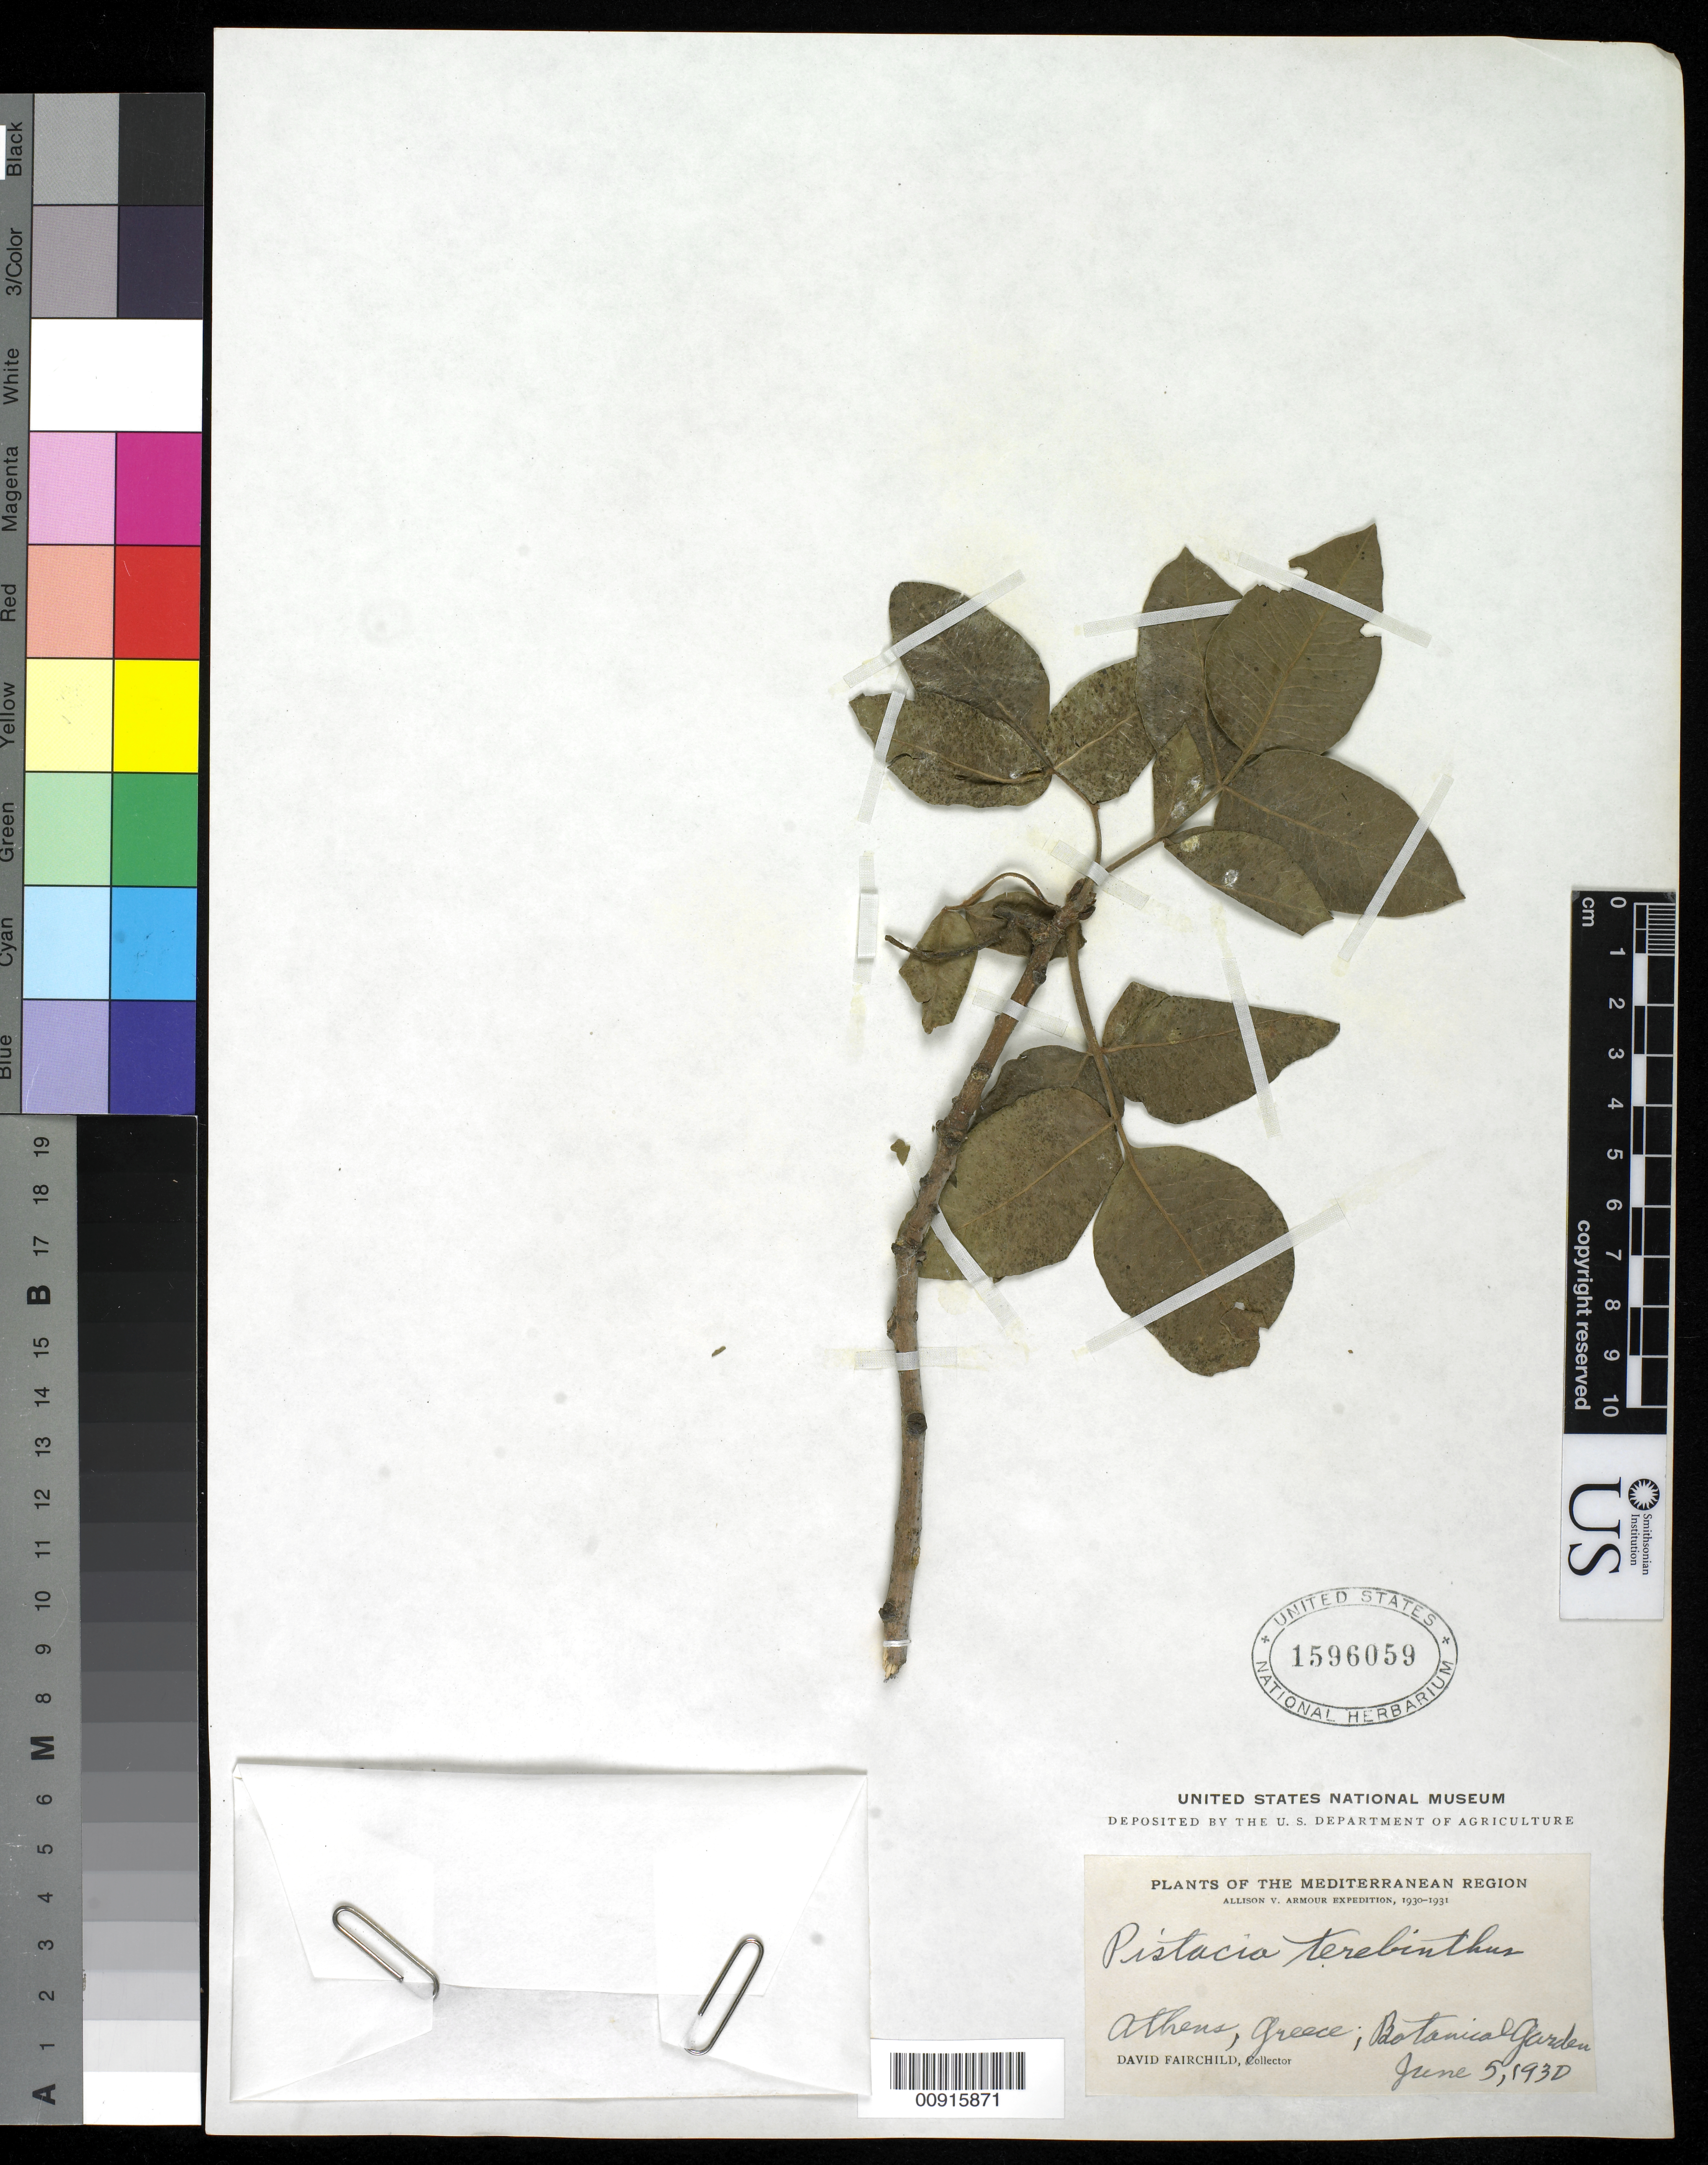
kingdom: Plantae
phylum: Tracheophyta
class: Magnoliopsida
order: Sapindales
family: Anacardiaceae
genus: Pistacia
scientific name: Pistacia terebinthus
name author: L.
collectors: D. Fairchild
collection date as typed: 05 Jun 1930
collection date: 1930-06-05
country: Greece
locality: Athens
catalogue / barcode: US 1596059